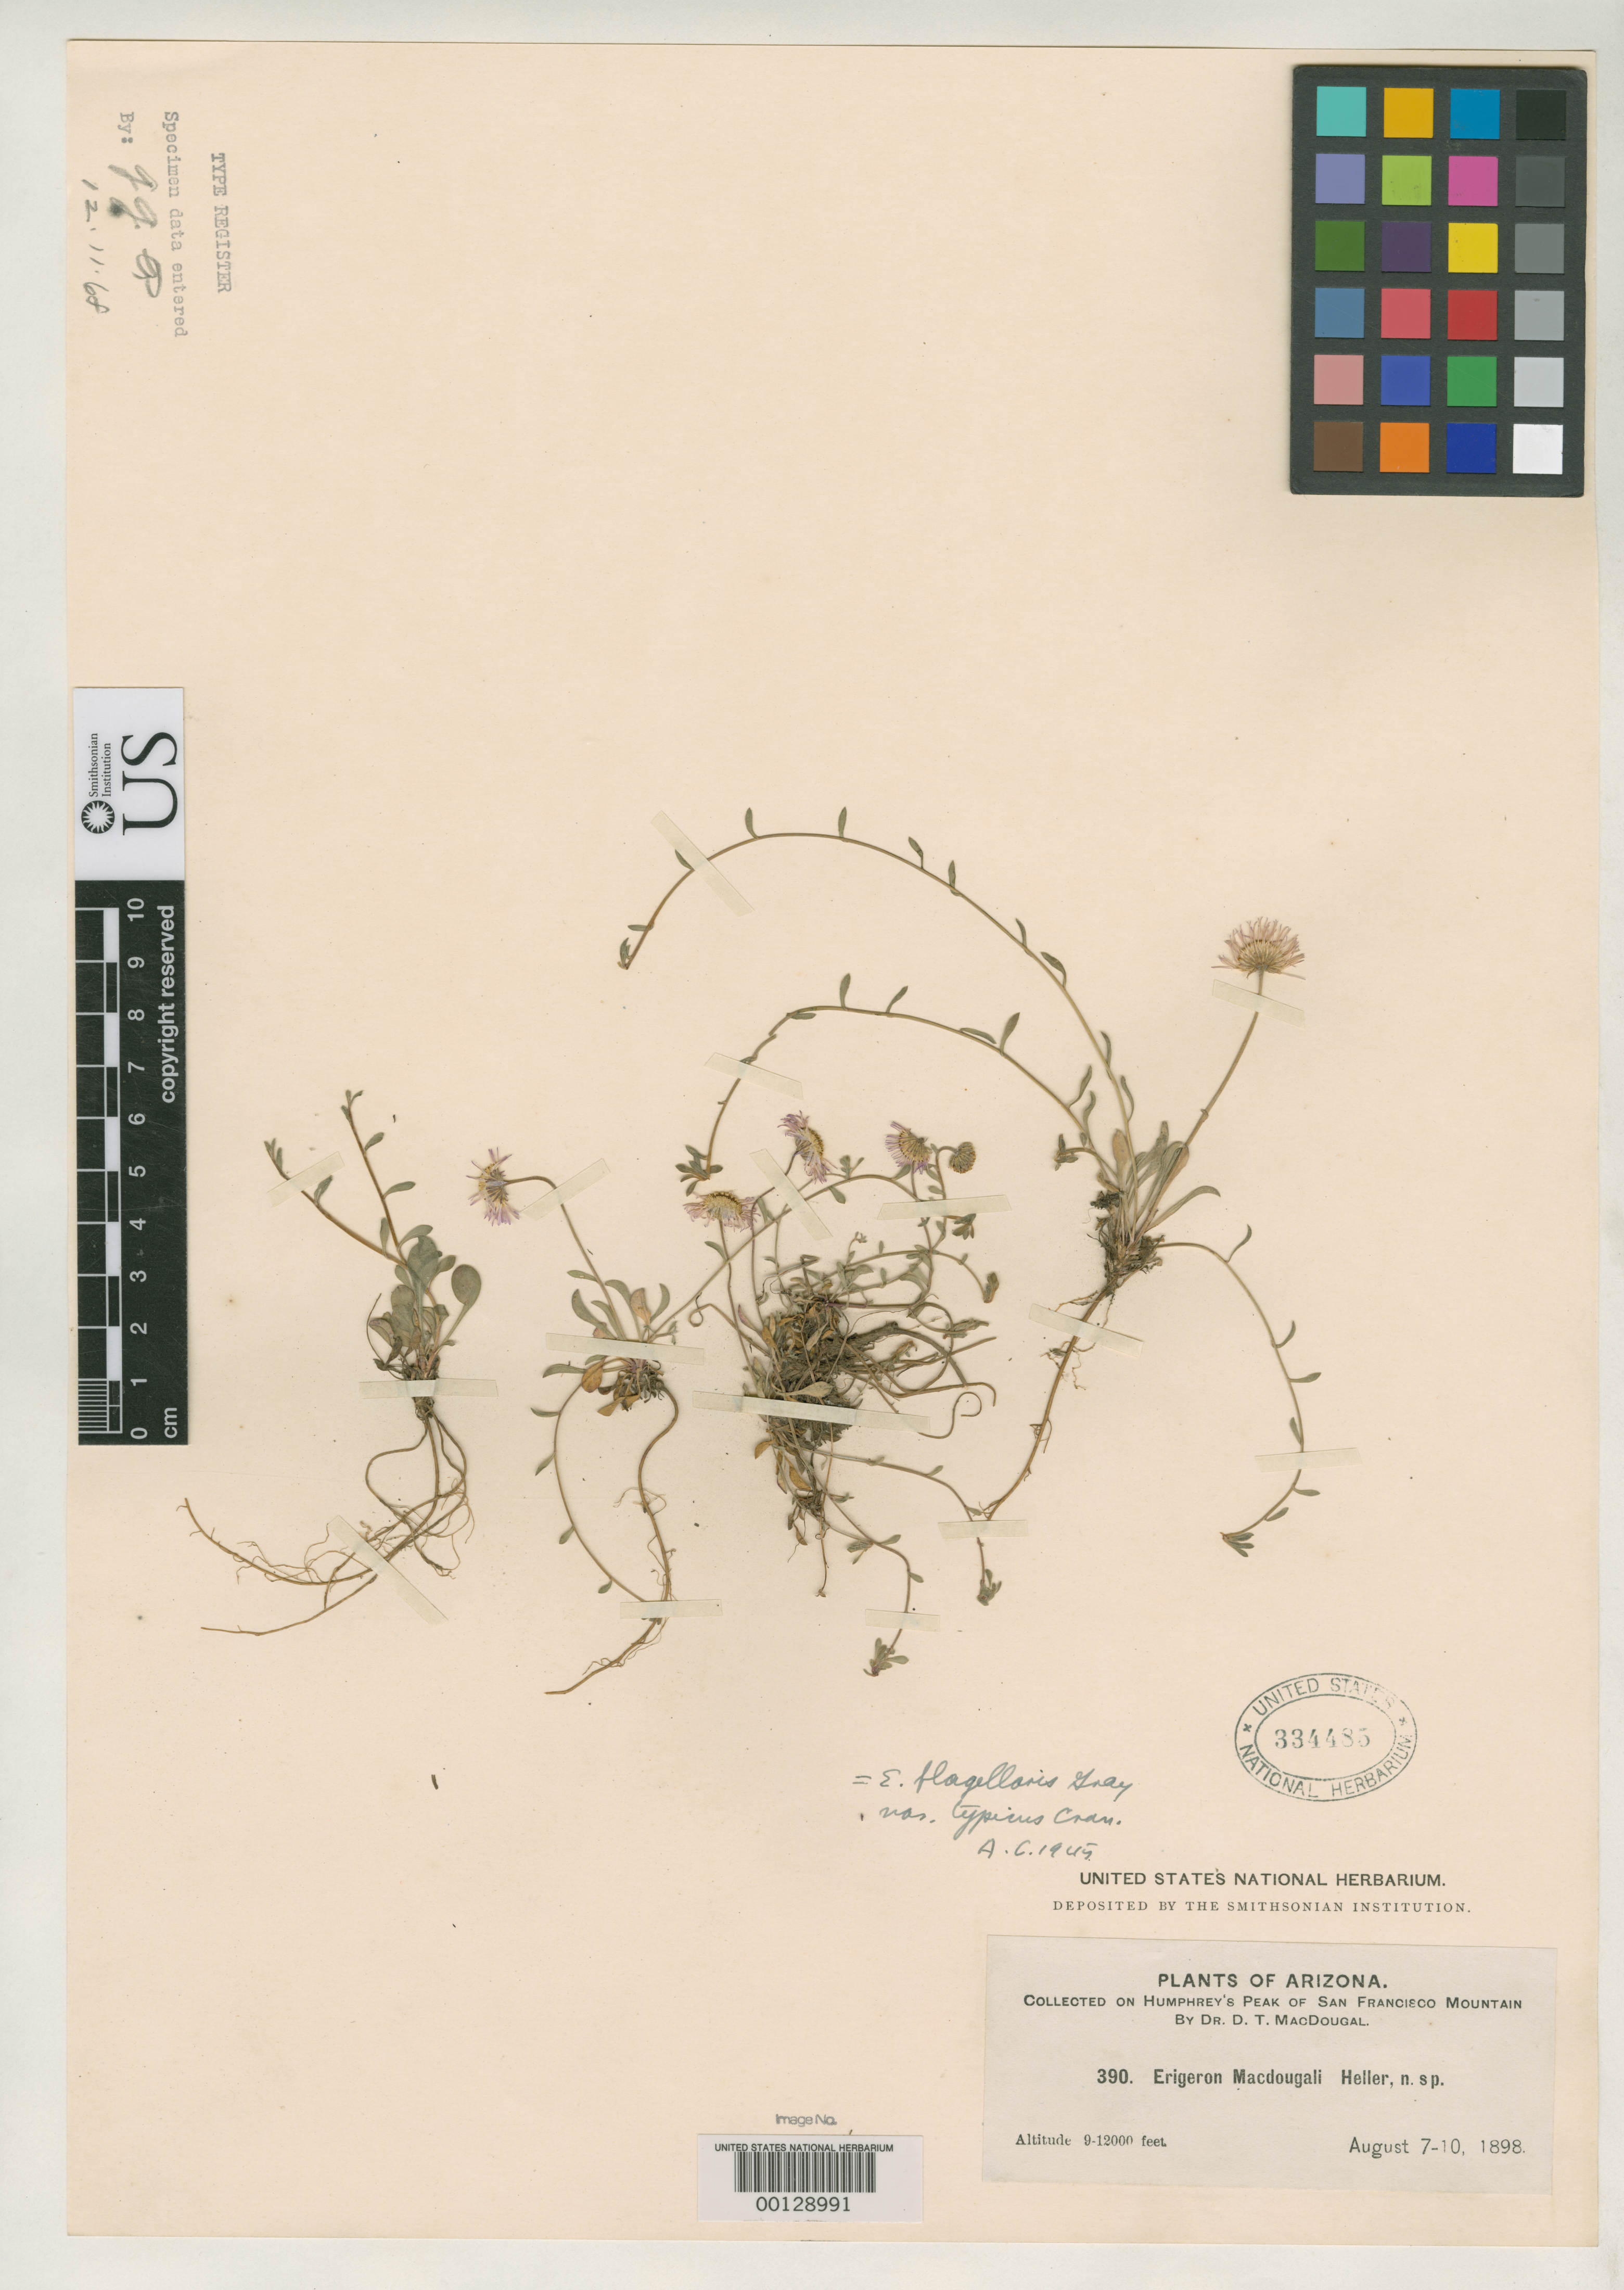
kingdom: Plantae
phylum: Tracheophyta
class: Magnoliopsida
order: Asterales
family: Asteraceae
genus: Erigeron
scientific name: Erigeron macdougalii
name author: A. Heller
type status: Isotype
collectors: D. T. MacDougal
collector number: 390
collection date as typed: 07 Aug 1898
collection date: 1898-08-07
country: United States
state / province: Arizona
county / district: Coconino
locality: Flagstaff.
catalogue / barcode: US 334485